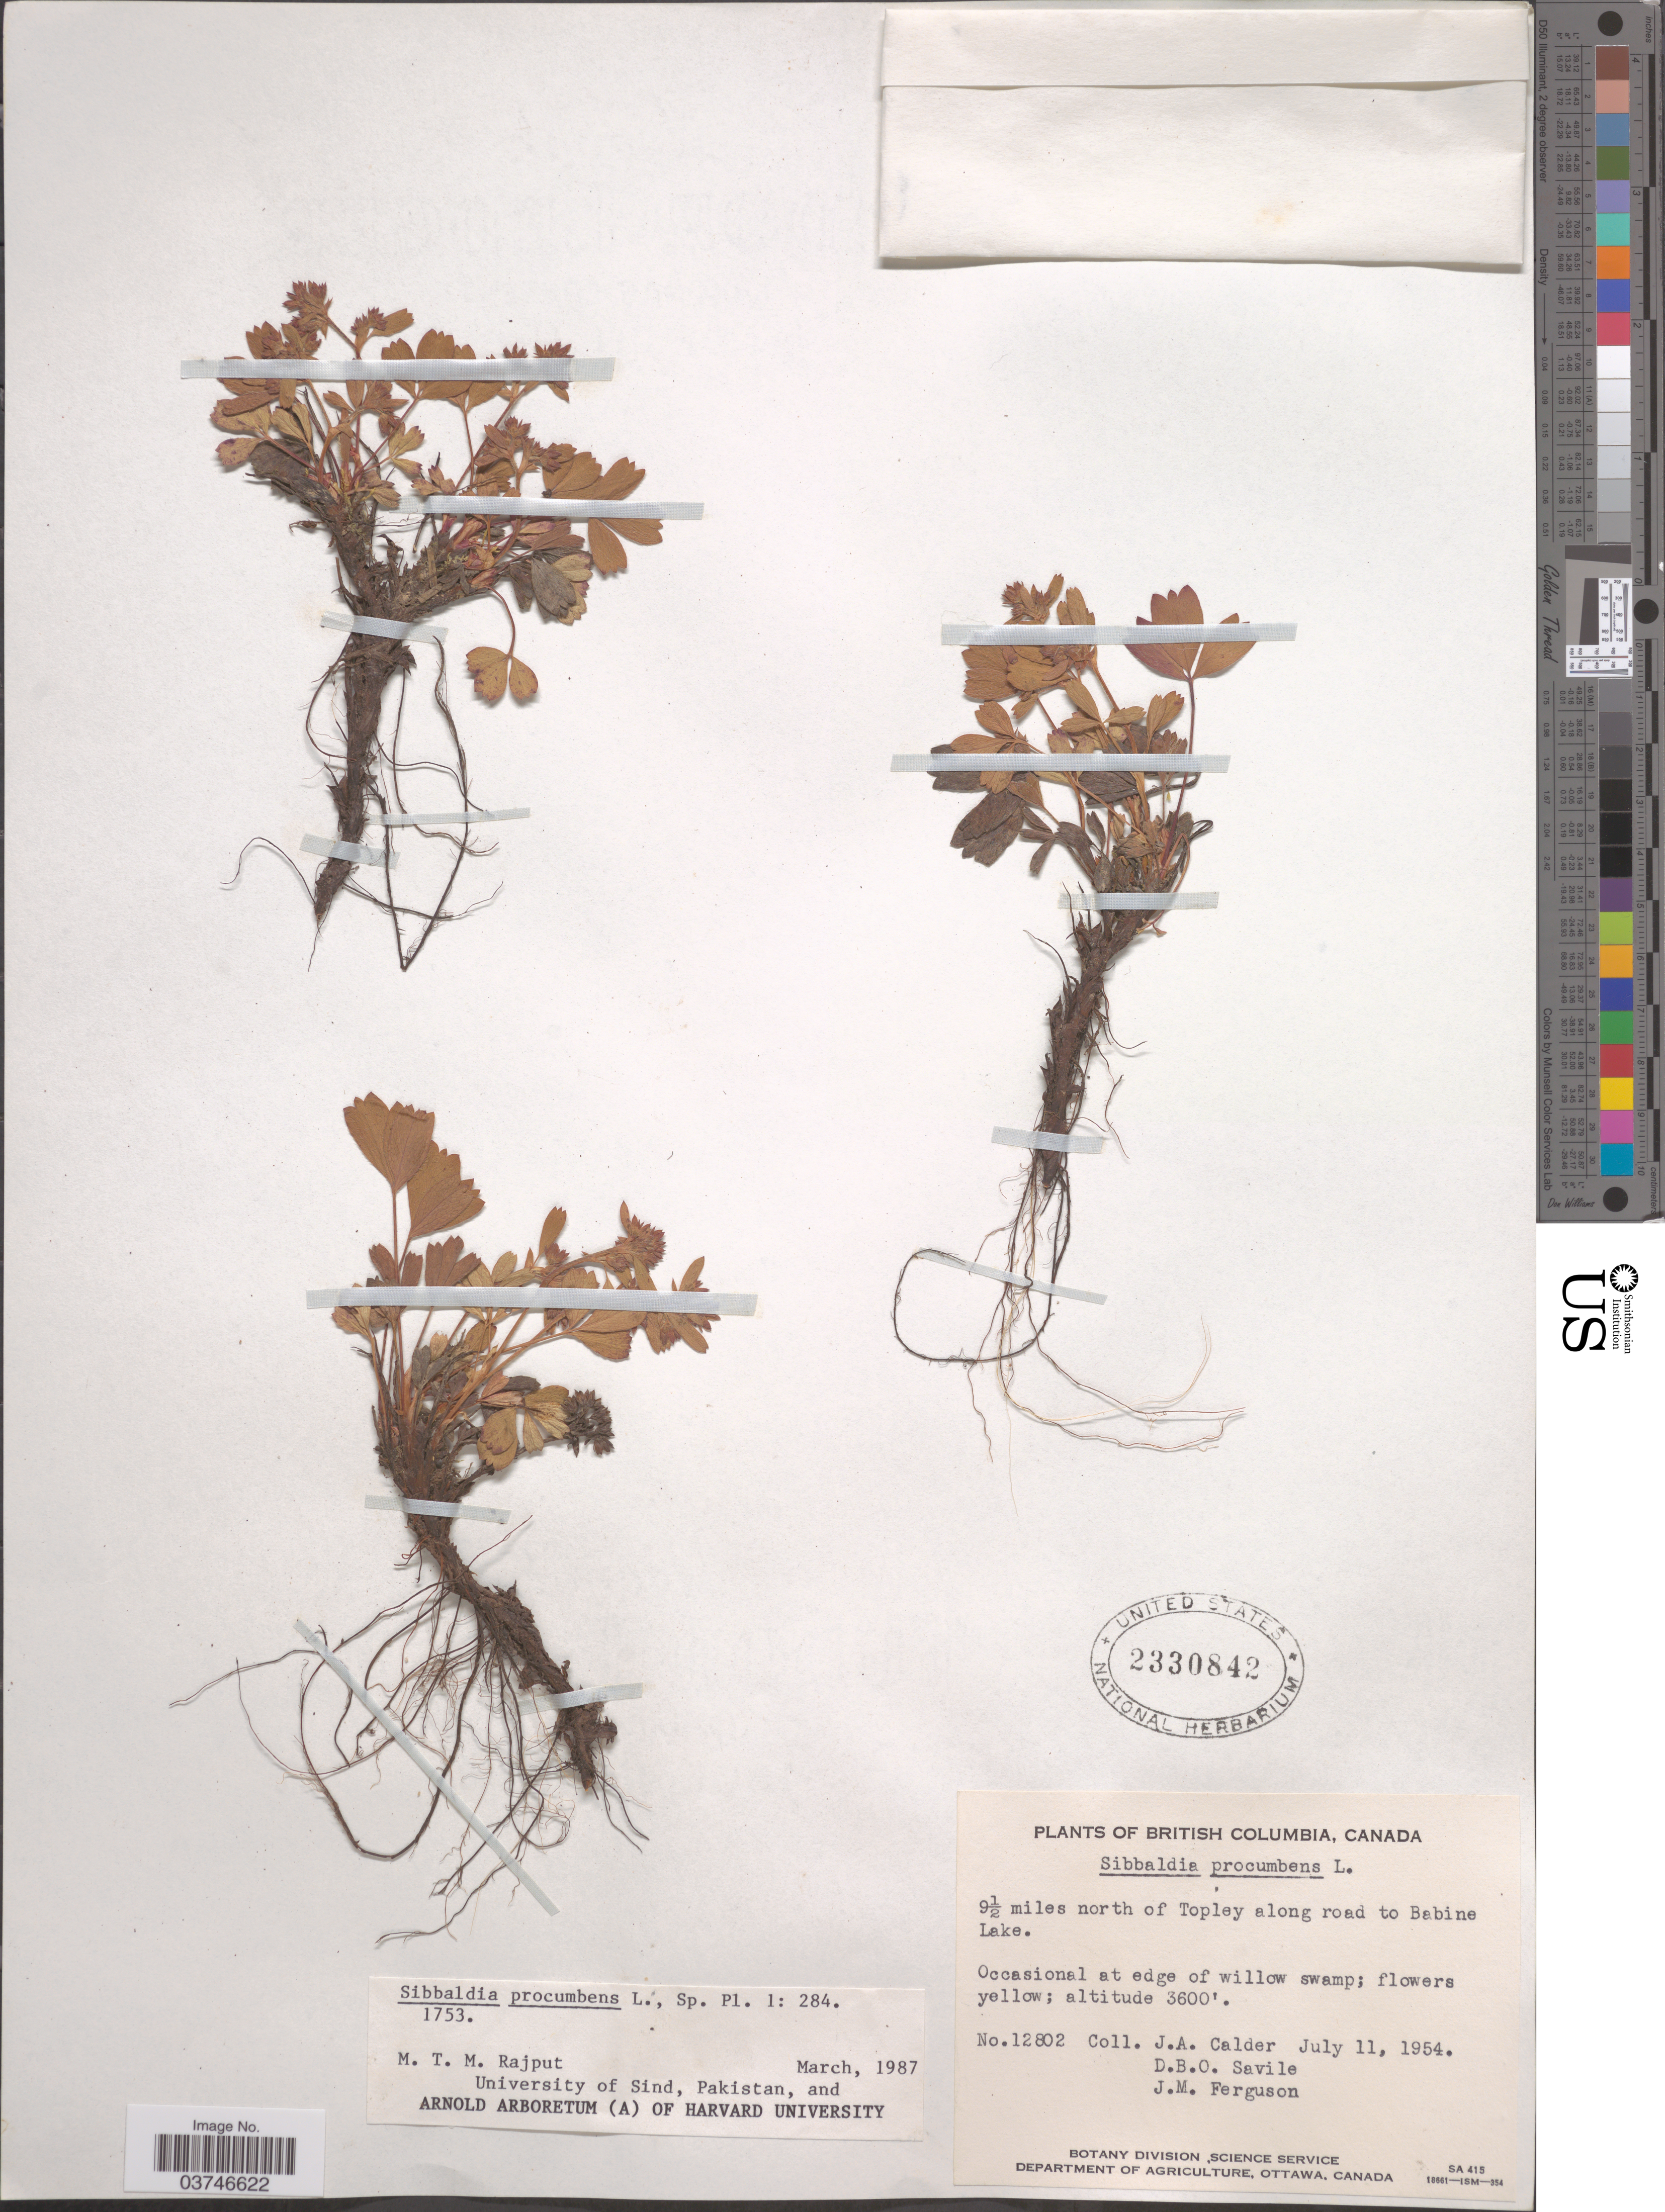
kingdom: Plantae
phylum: Tracheophyta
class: Magnoliopsida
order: Rosales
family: Rosaceae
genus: Sibbaldia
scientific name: Sibbaldia procumbens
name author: L.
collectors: J. A. Calder, D. Savile & J. M. Ferguson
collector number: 12802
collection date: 1954-07-11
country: Canada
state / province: British Columbia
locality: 9½ miles north of Topley along road to Babine Lake.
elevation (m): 1097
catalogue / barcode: US 2330842